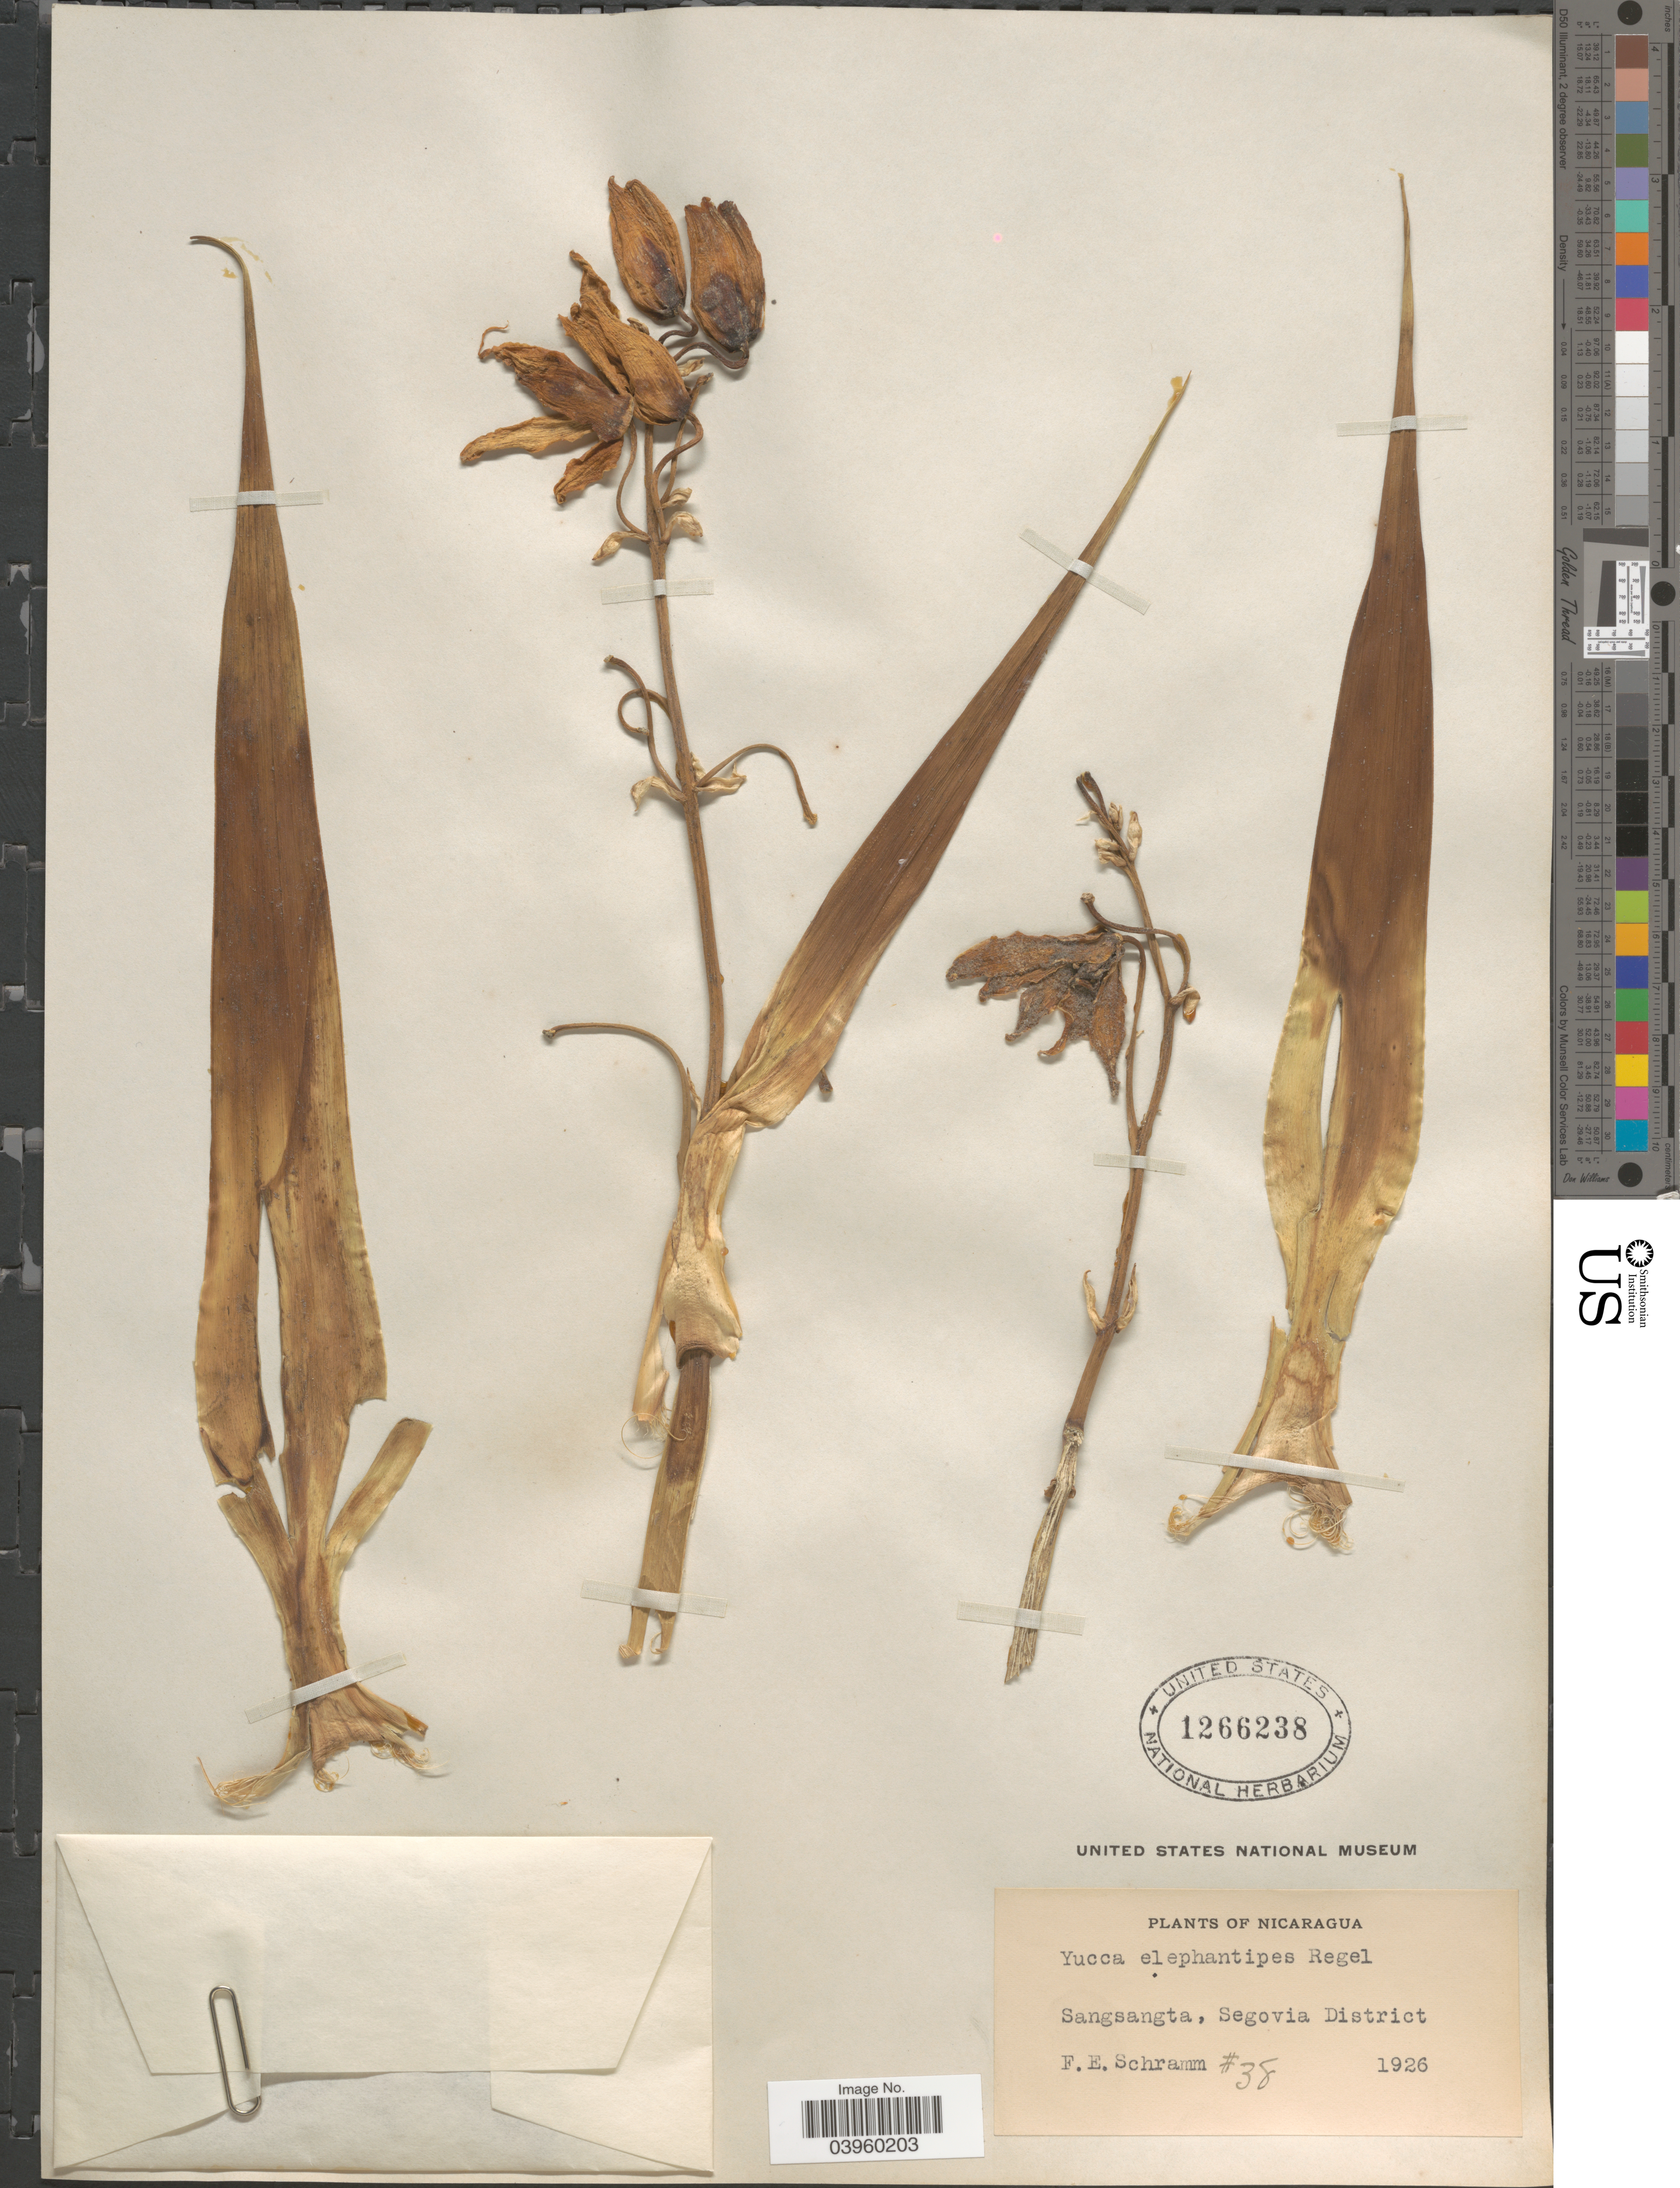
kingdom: Plantae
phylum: Tracheophyta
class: Liliopsida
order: Asparagales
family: Asparagaceae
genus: Yucca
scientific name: Yucca elephantipes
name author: Regel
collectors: F. E. Schramm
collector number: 38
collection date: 1926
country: Nicaragua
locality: Sangsangta, Segovia District.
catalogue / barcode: US 1266238